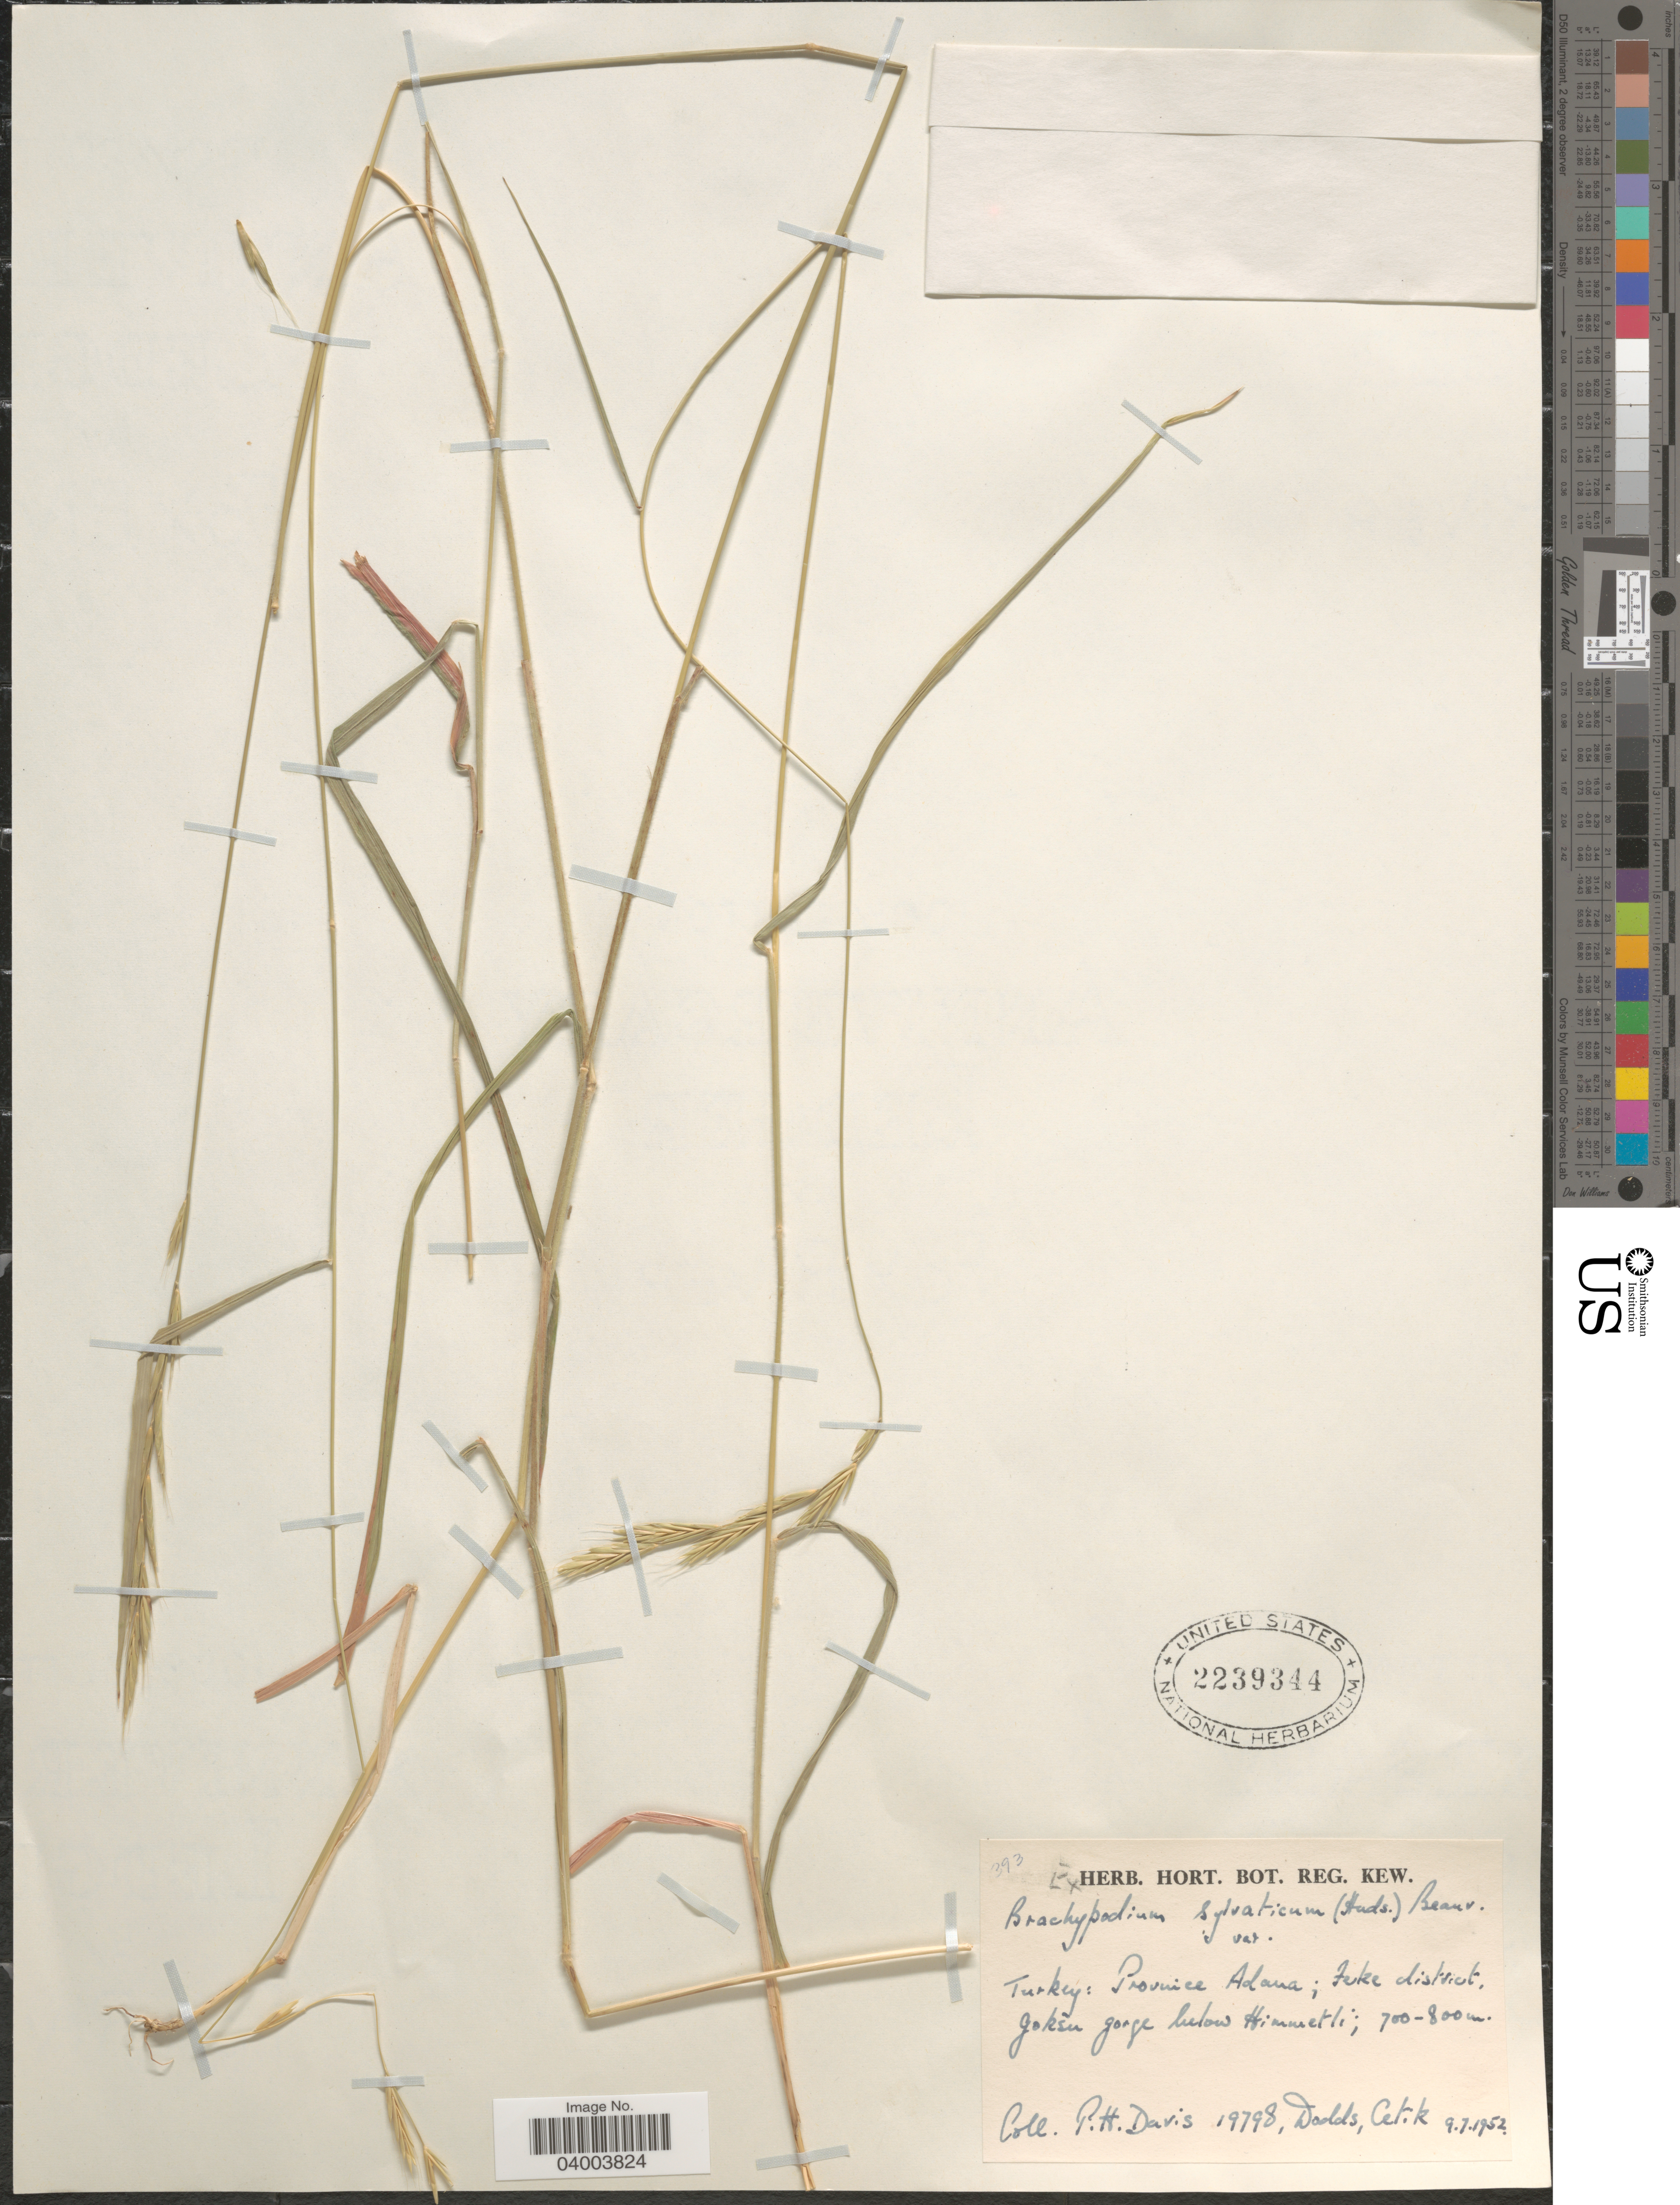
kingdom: Plantae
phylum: Tracheophyta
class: Liliopsida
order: Poales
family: Poaceae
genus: Brachypodium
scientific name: Brachypodium sylvaticum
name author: (Huds.) P. Beauv.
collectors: P. Davis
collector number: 19798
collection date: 1952-07-09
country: Turkey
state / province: Adana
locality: Feke district, Goksu gorge below Himmetli.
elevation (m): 700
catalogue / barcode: US 2239344